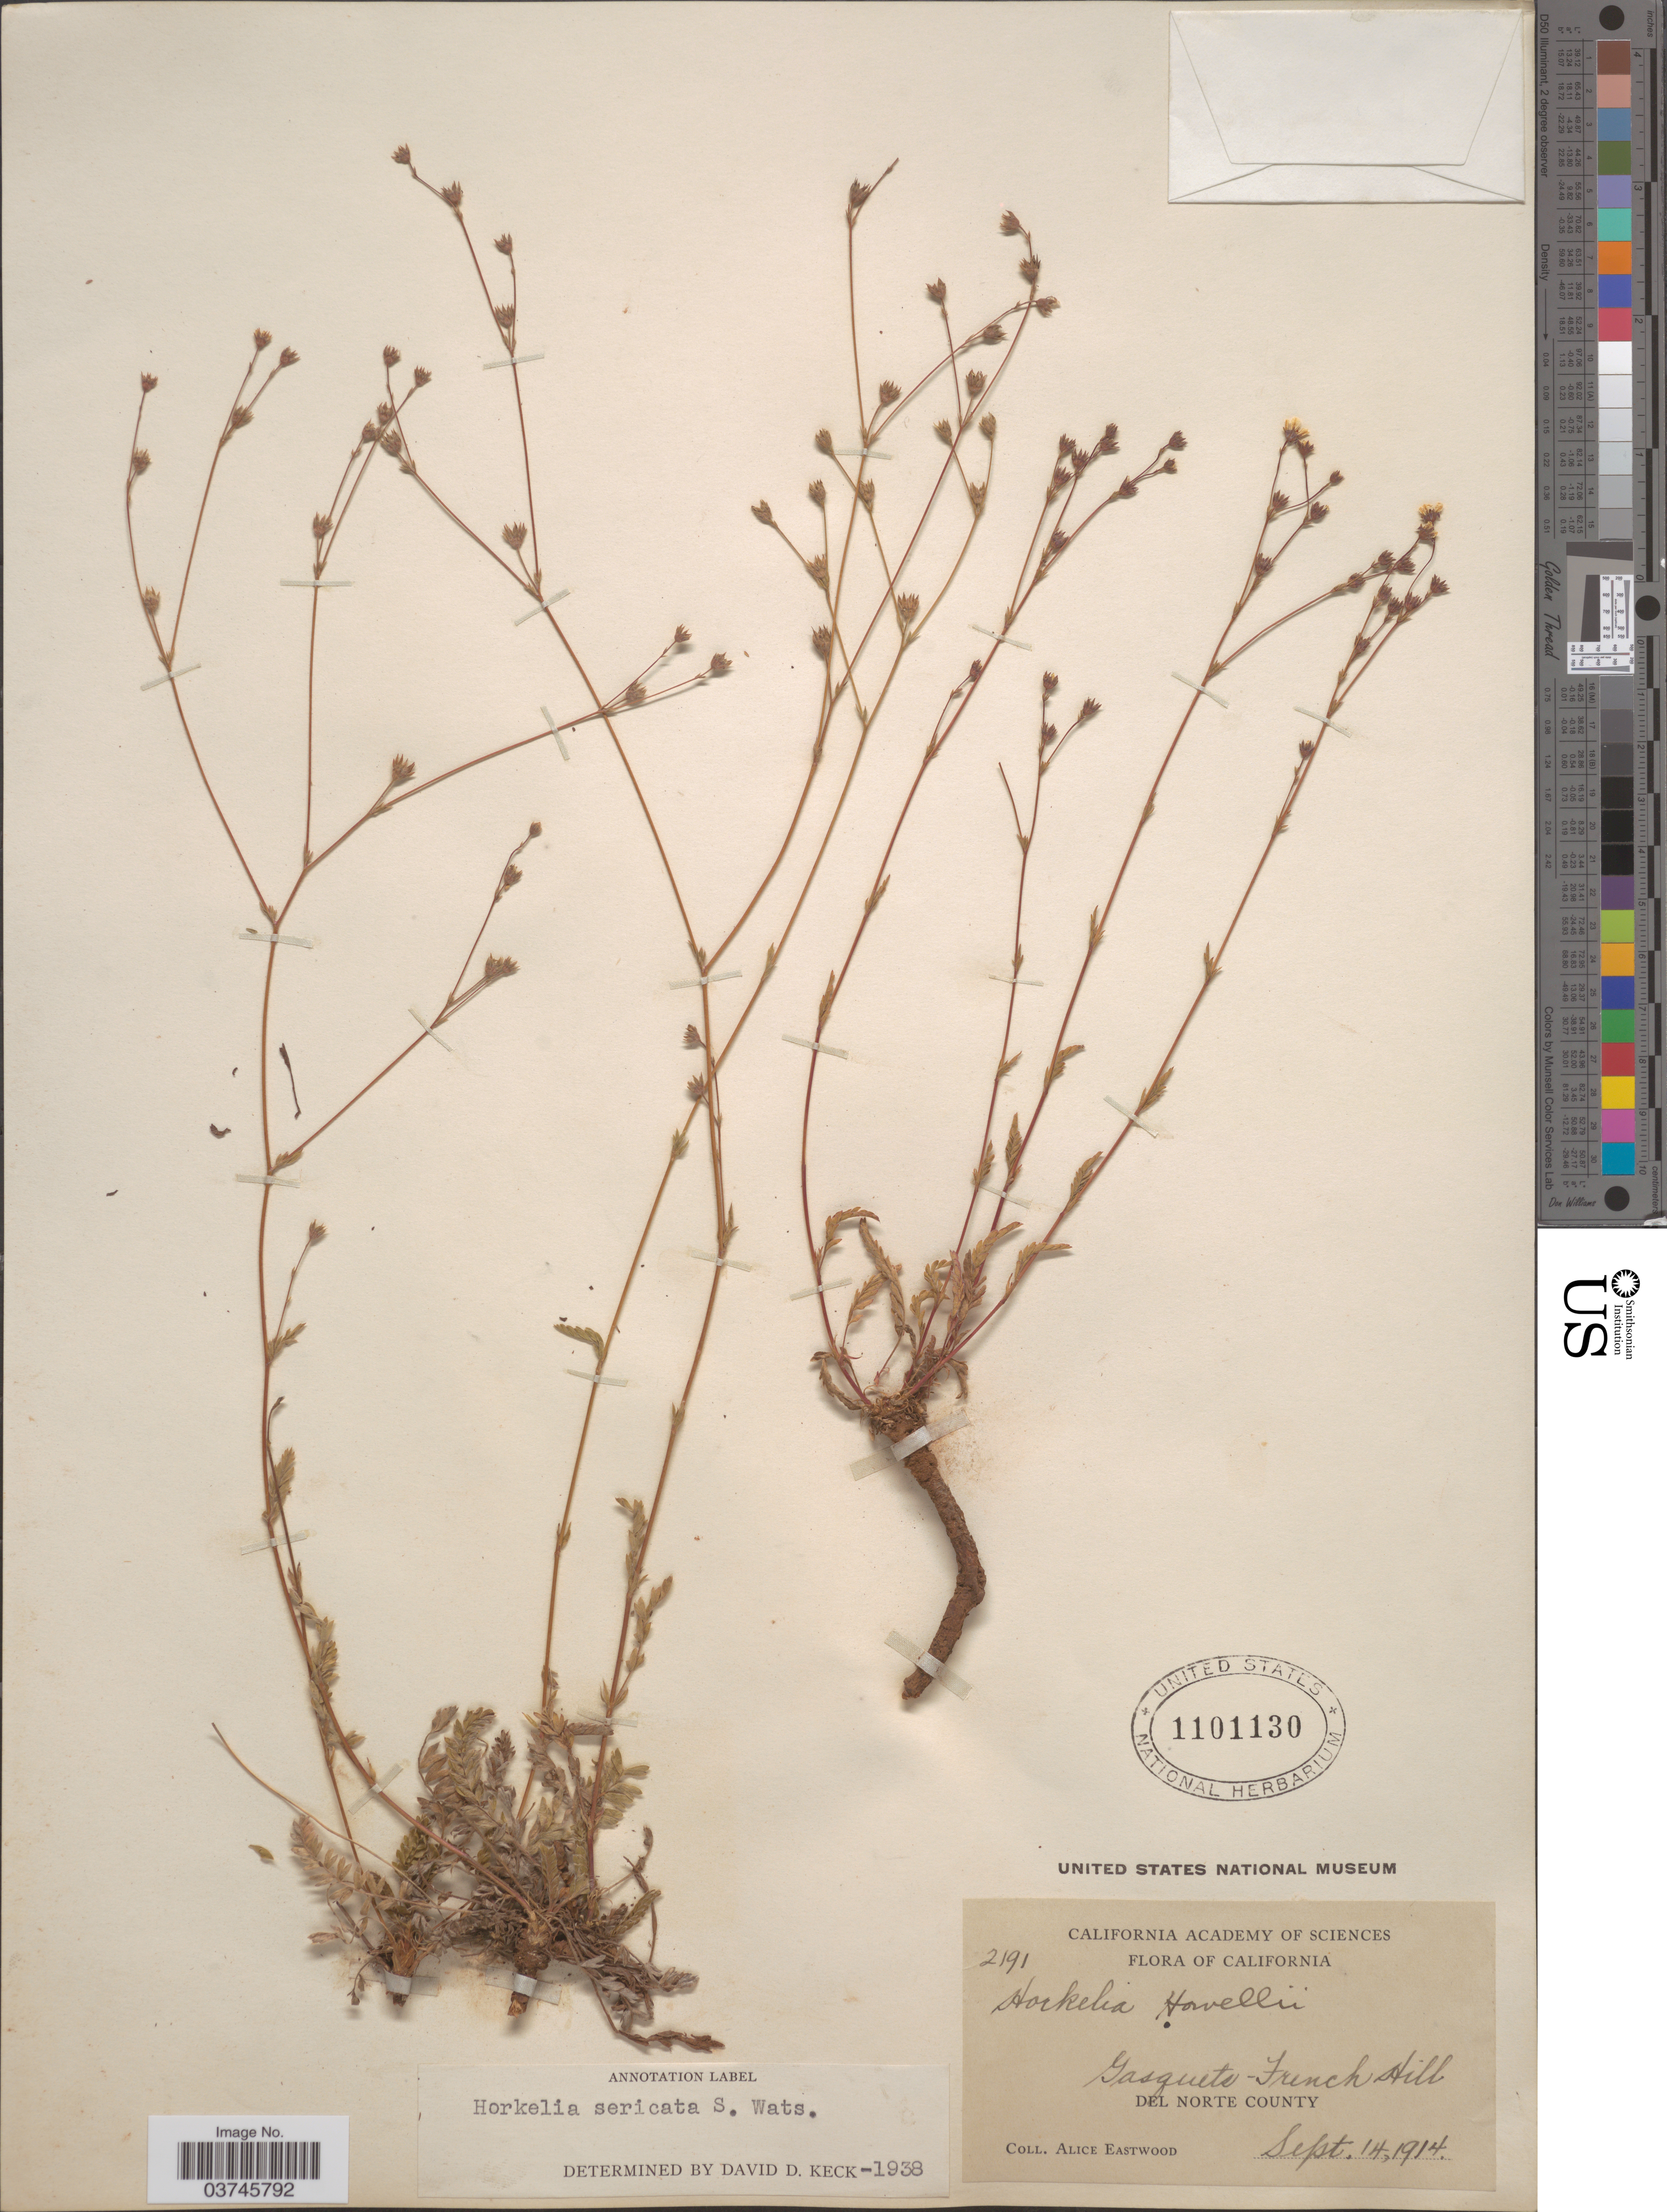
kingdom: Plantae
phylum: Tracheophyta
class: Magnoliopsida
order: Rosales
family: Rosaceae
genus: Potentilla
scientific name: Potentilla sericata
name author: (S. Watson) Greene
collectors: A. Eastwood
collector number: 2191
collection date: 1914-09-14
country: United States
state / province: California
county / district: Del Norte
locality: Gasquets - French Hill. Del Norte County.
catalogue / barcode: US 1101130